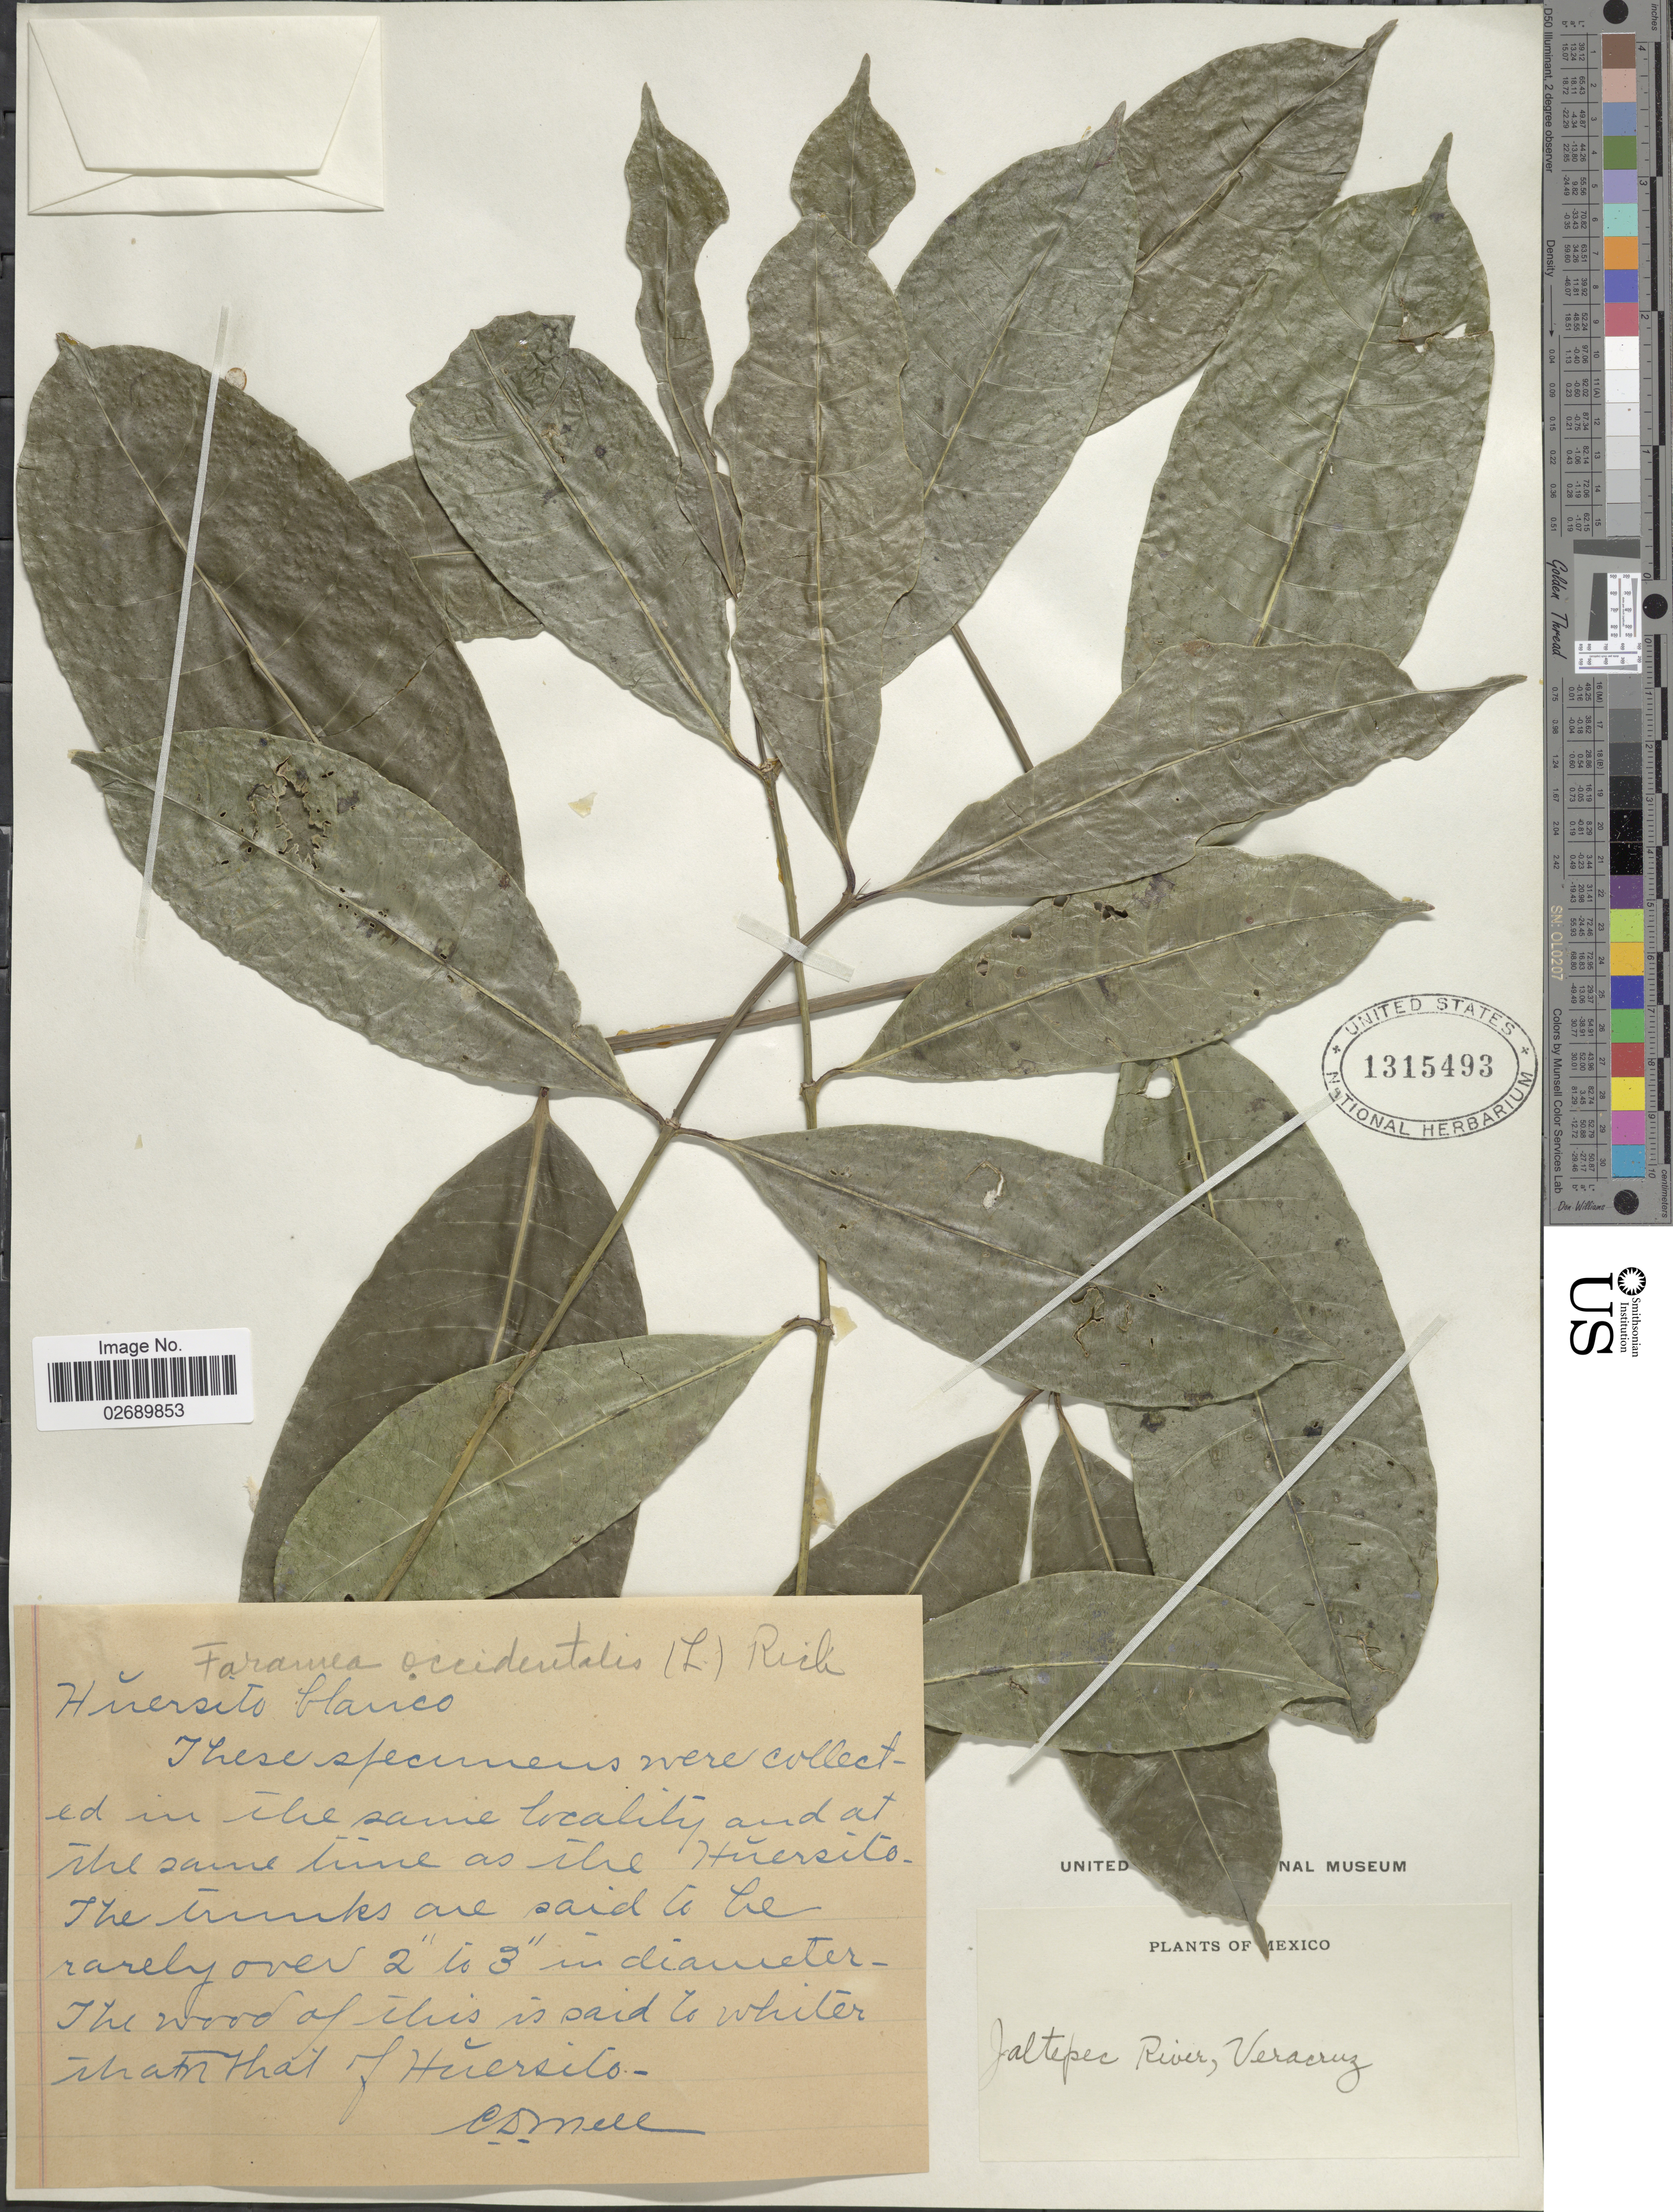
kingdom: Plantae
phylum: Tracheophyta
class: Magnoliopsida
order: Gentianales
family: Rubiaceae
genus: Faramea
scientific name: Faramea occidentalis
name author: (L.) A. Rich.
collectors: C. D. Mell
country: Mexico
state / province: Veracruz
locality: Jaltepec River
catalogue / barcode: US 1315493